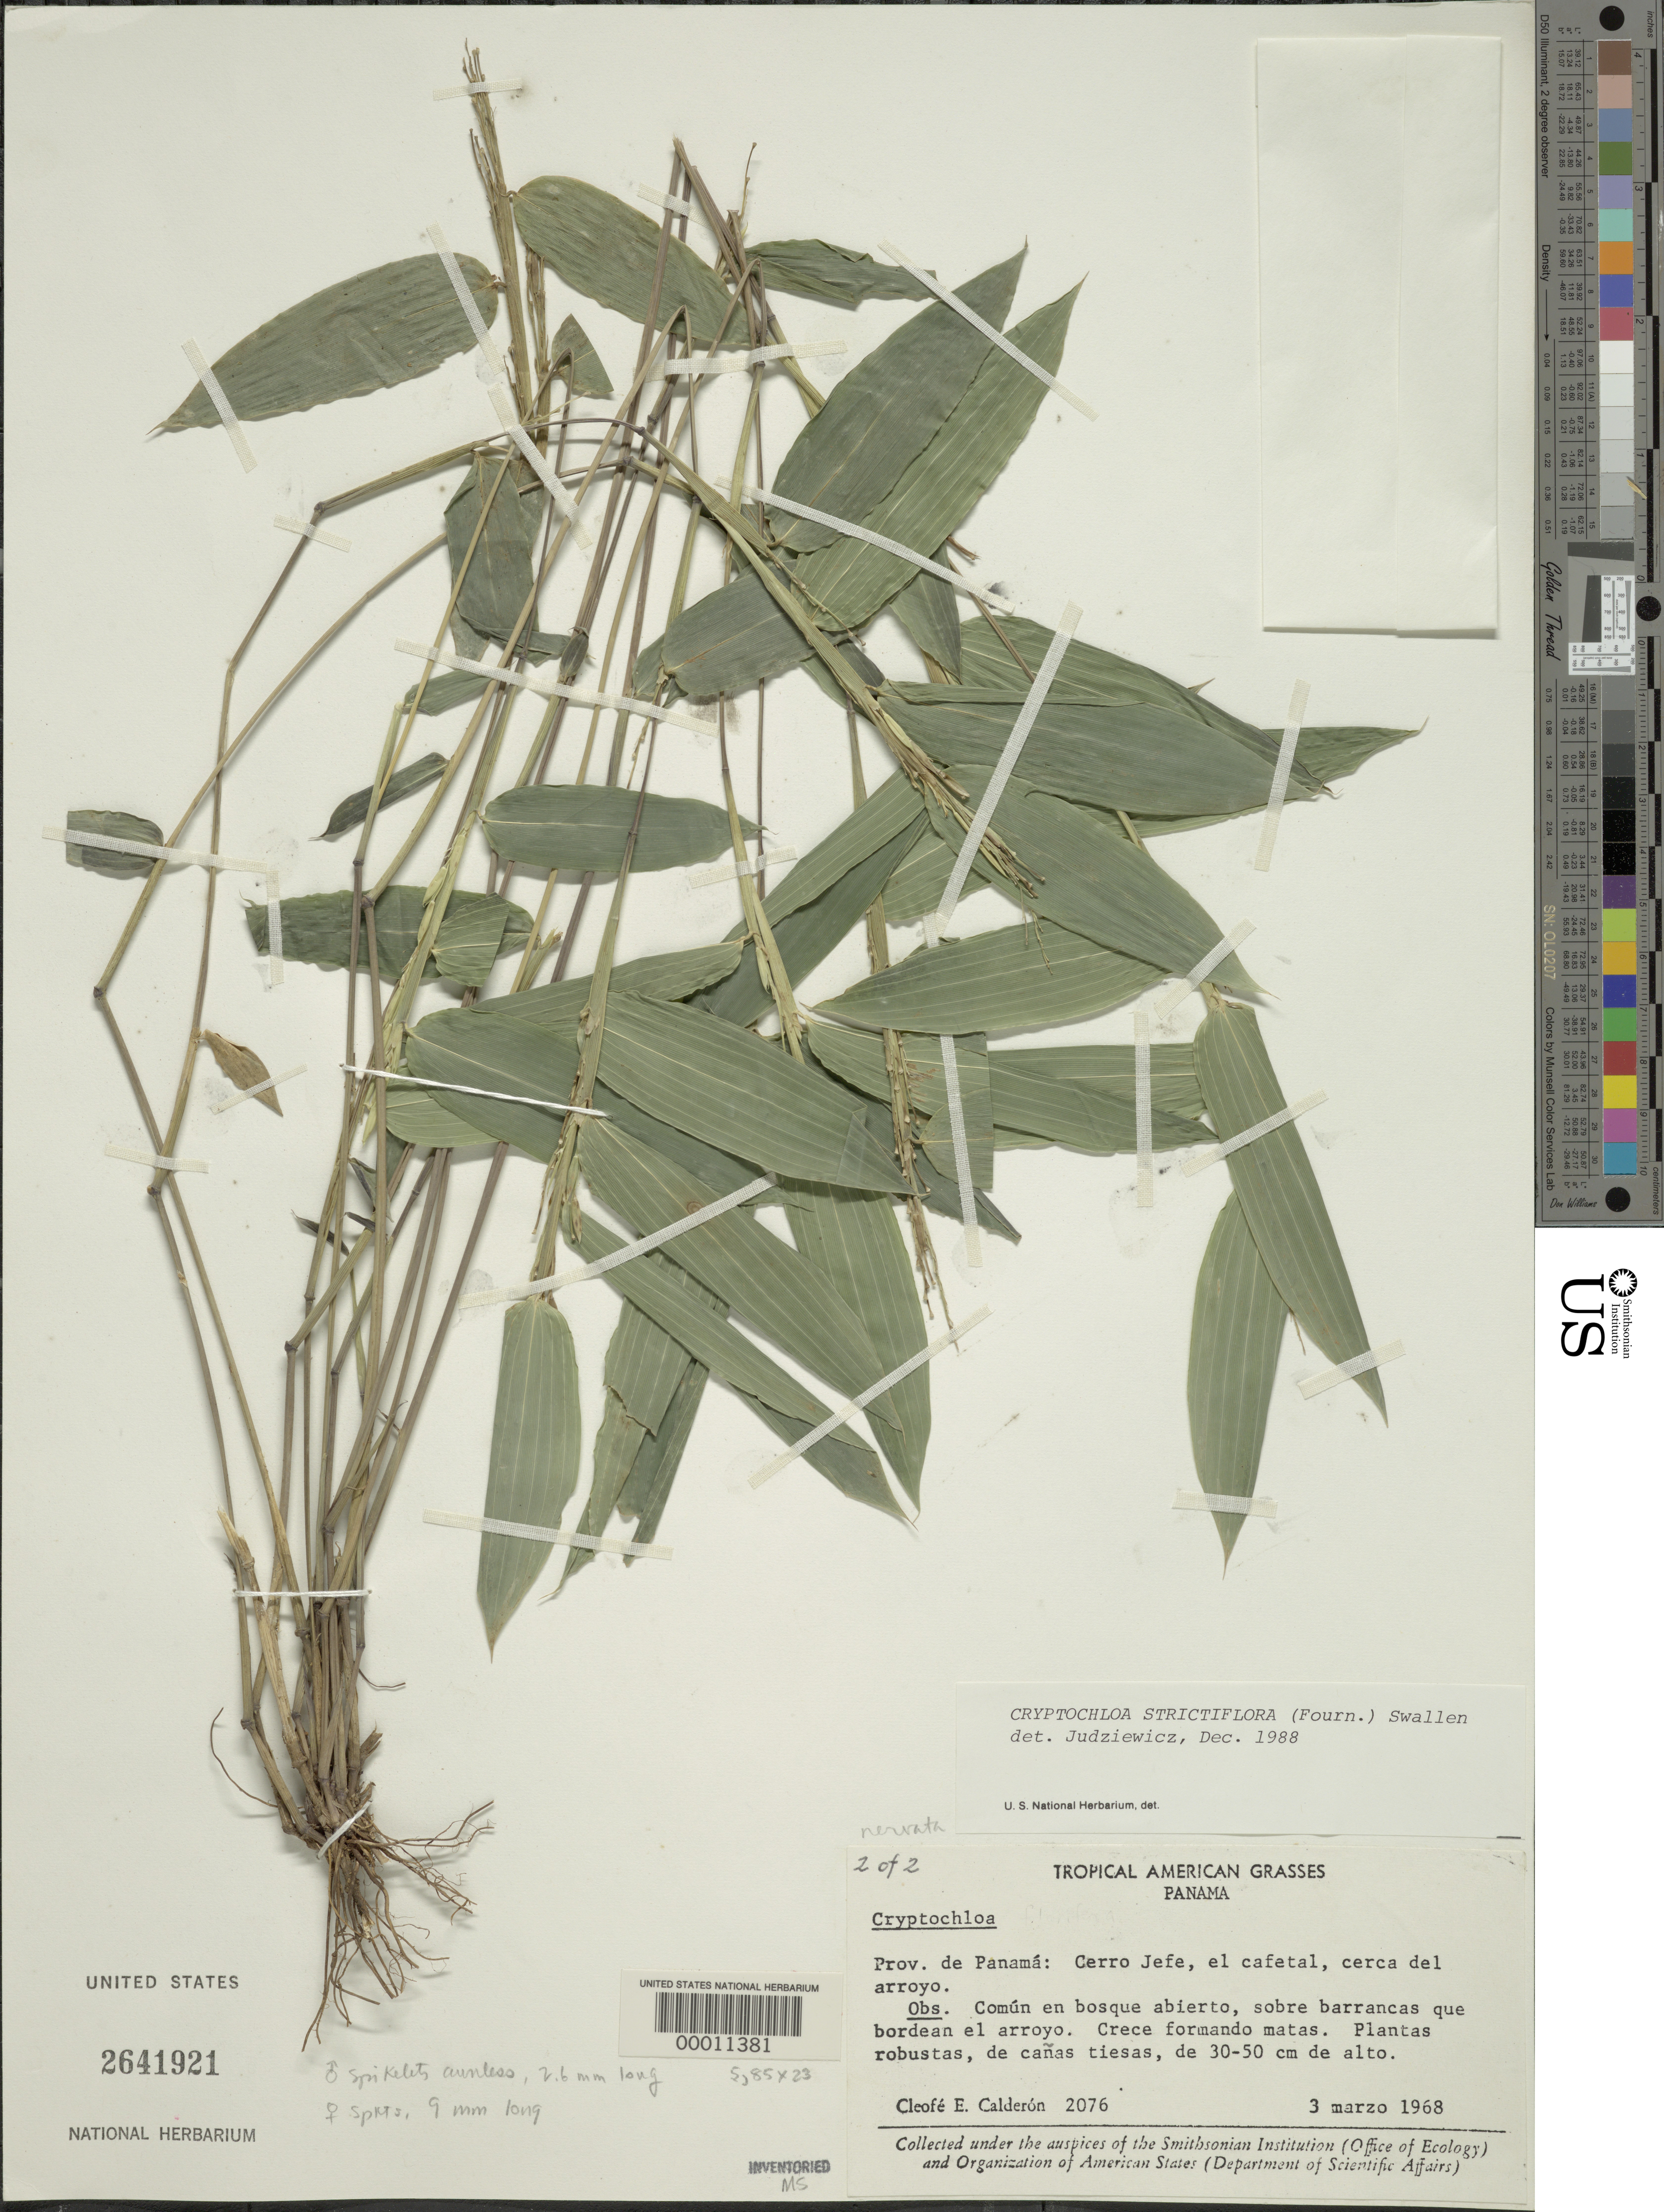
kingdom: Plantae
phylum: Tracheophyta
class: Liliopsida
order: Poales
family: Poaceae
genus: Cryptochloa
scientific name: Cryptochloa sp.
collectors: C. E. Calderón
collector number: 2076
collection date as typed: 03 Mar 1968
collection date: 1968-03-03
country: Panama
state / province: Panamá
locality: Cerro Jefe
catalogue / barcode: US 2641921